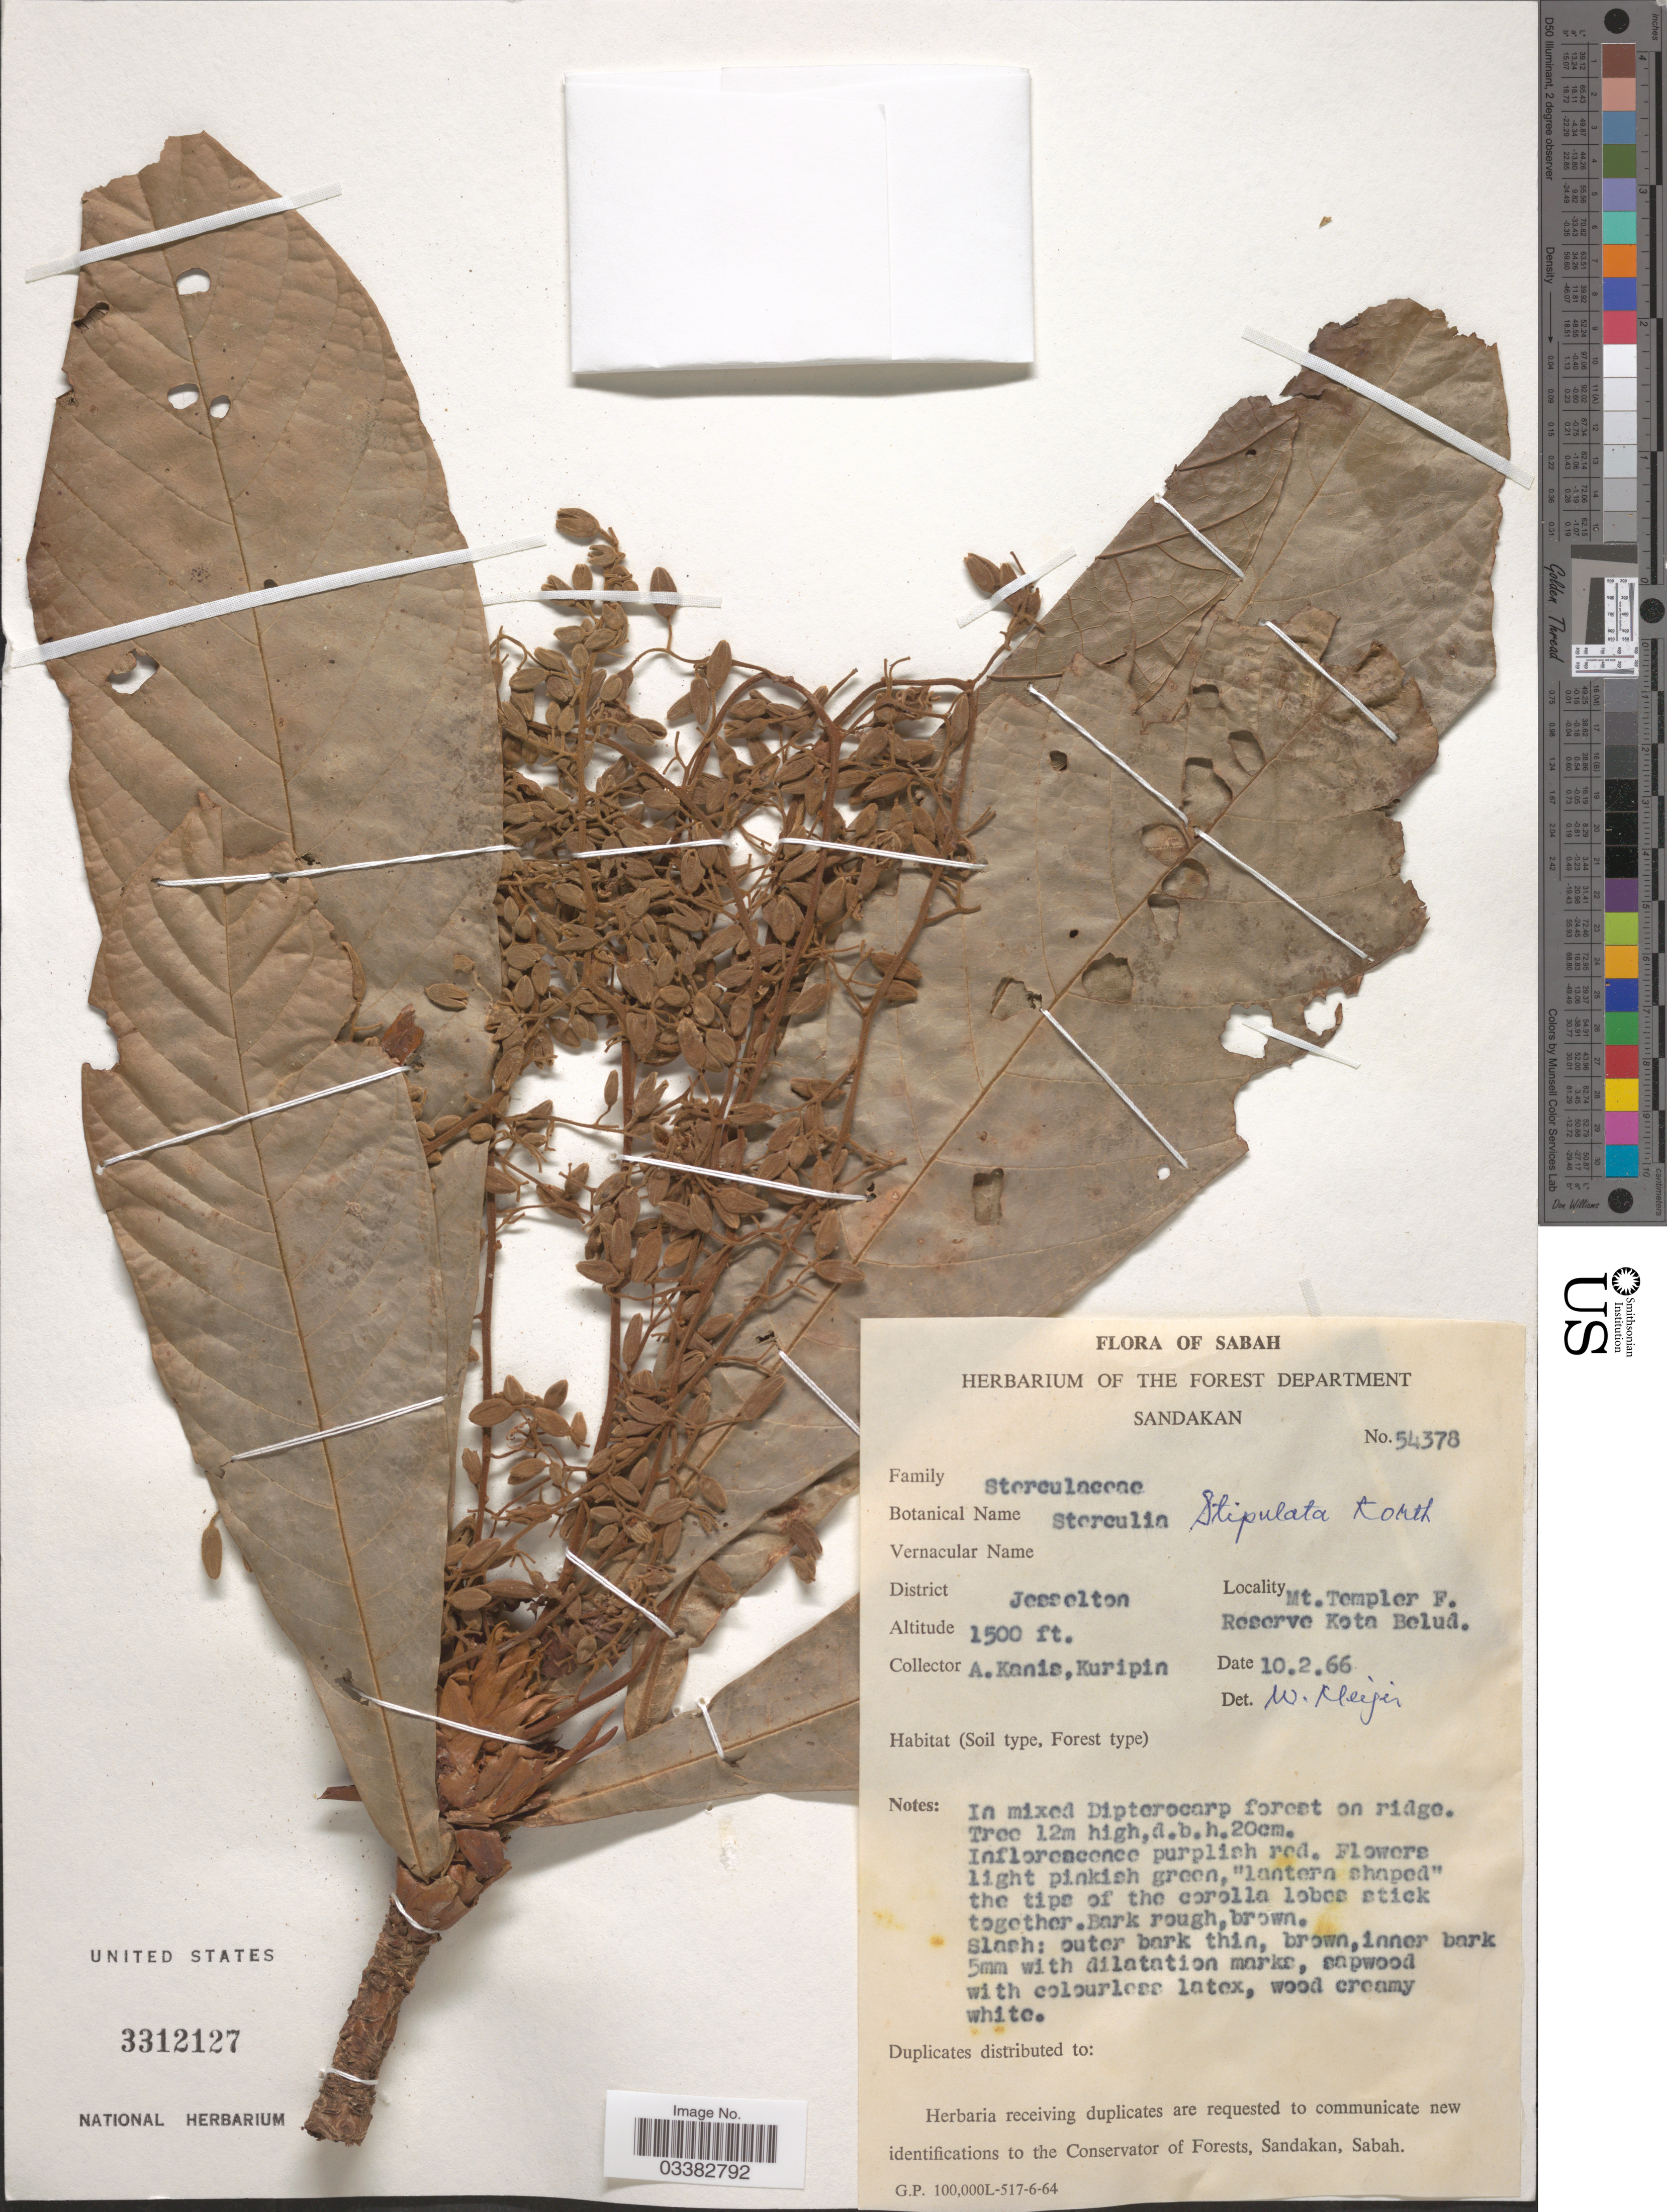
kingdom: Plantae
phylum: Tracheophyta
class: Magnoliopsida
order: Malvales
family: Malvaceae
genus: Sterculia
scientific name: Sterculia stipulata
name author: Korth.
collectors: A. Kanis & Kuripin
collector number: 54378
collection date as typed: Transcribed d/m/y: 10/2/66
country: Malaysia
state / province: Sabah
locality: District Jesselton. Mt. Templer F. Reserve Kota Belud.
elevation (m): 457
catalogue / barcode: US 3312127